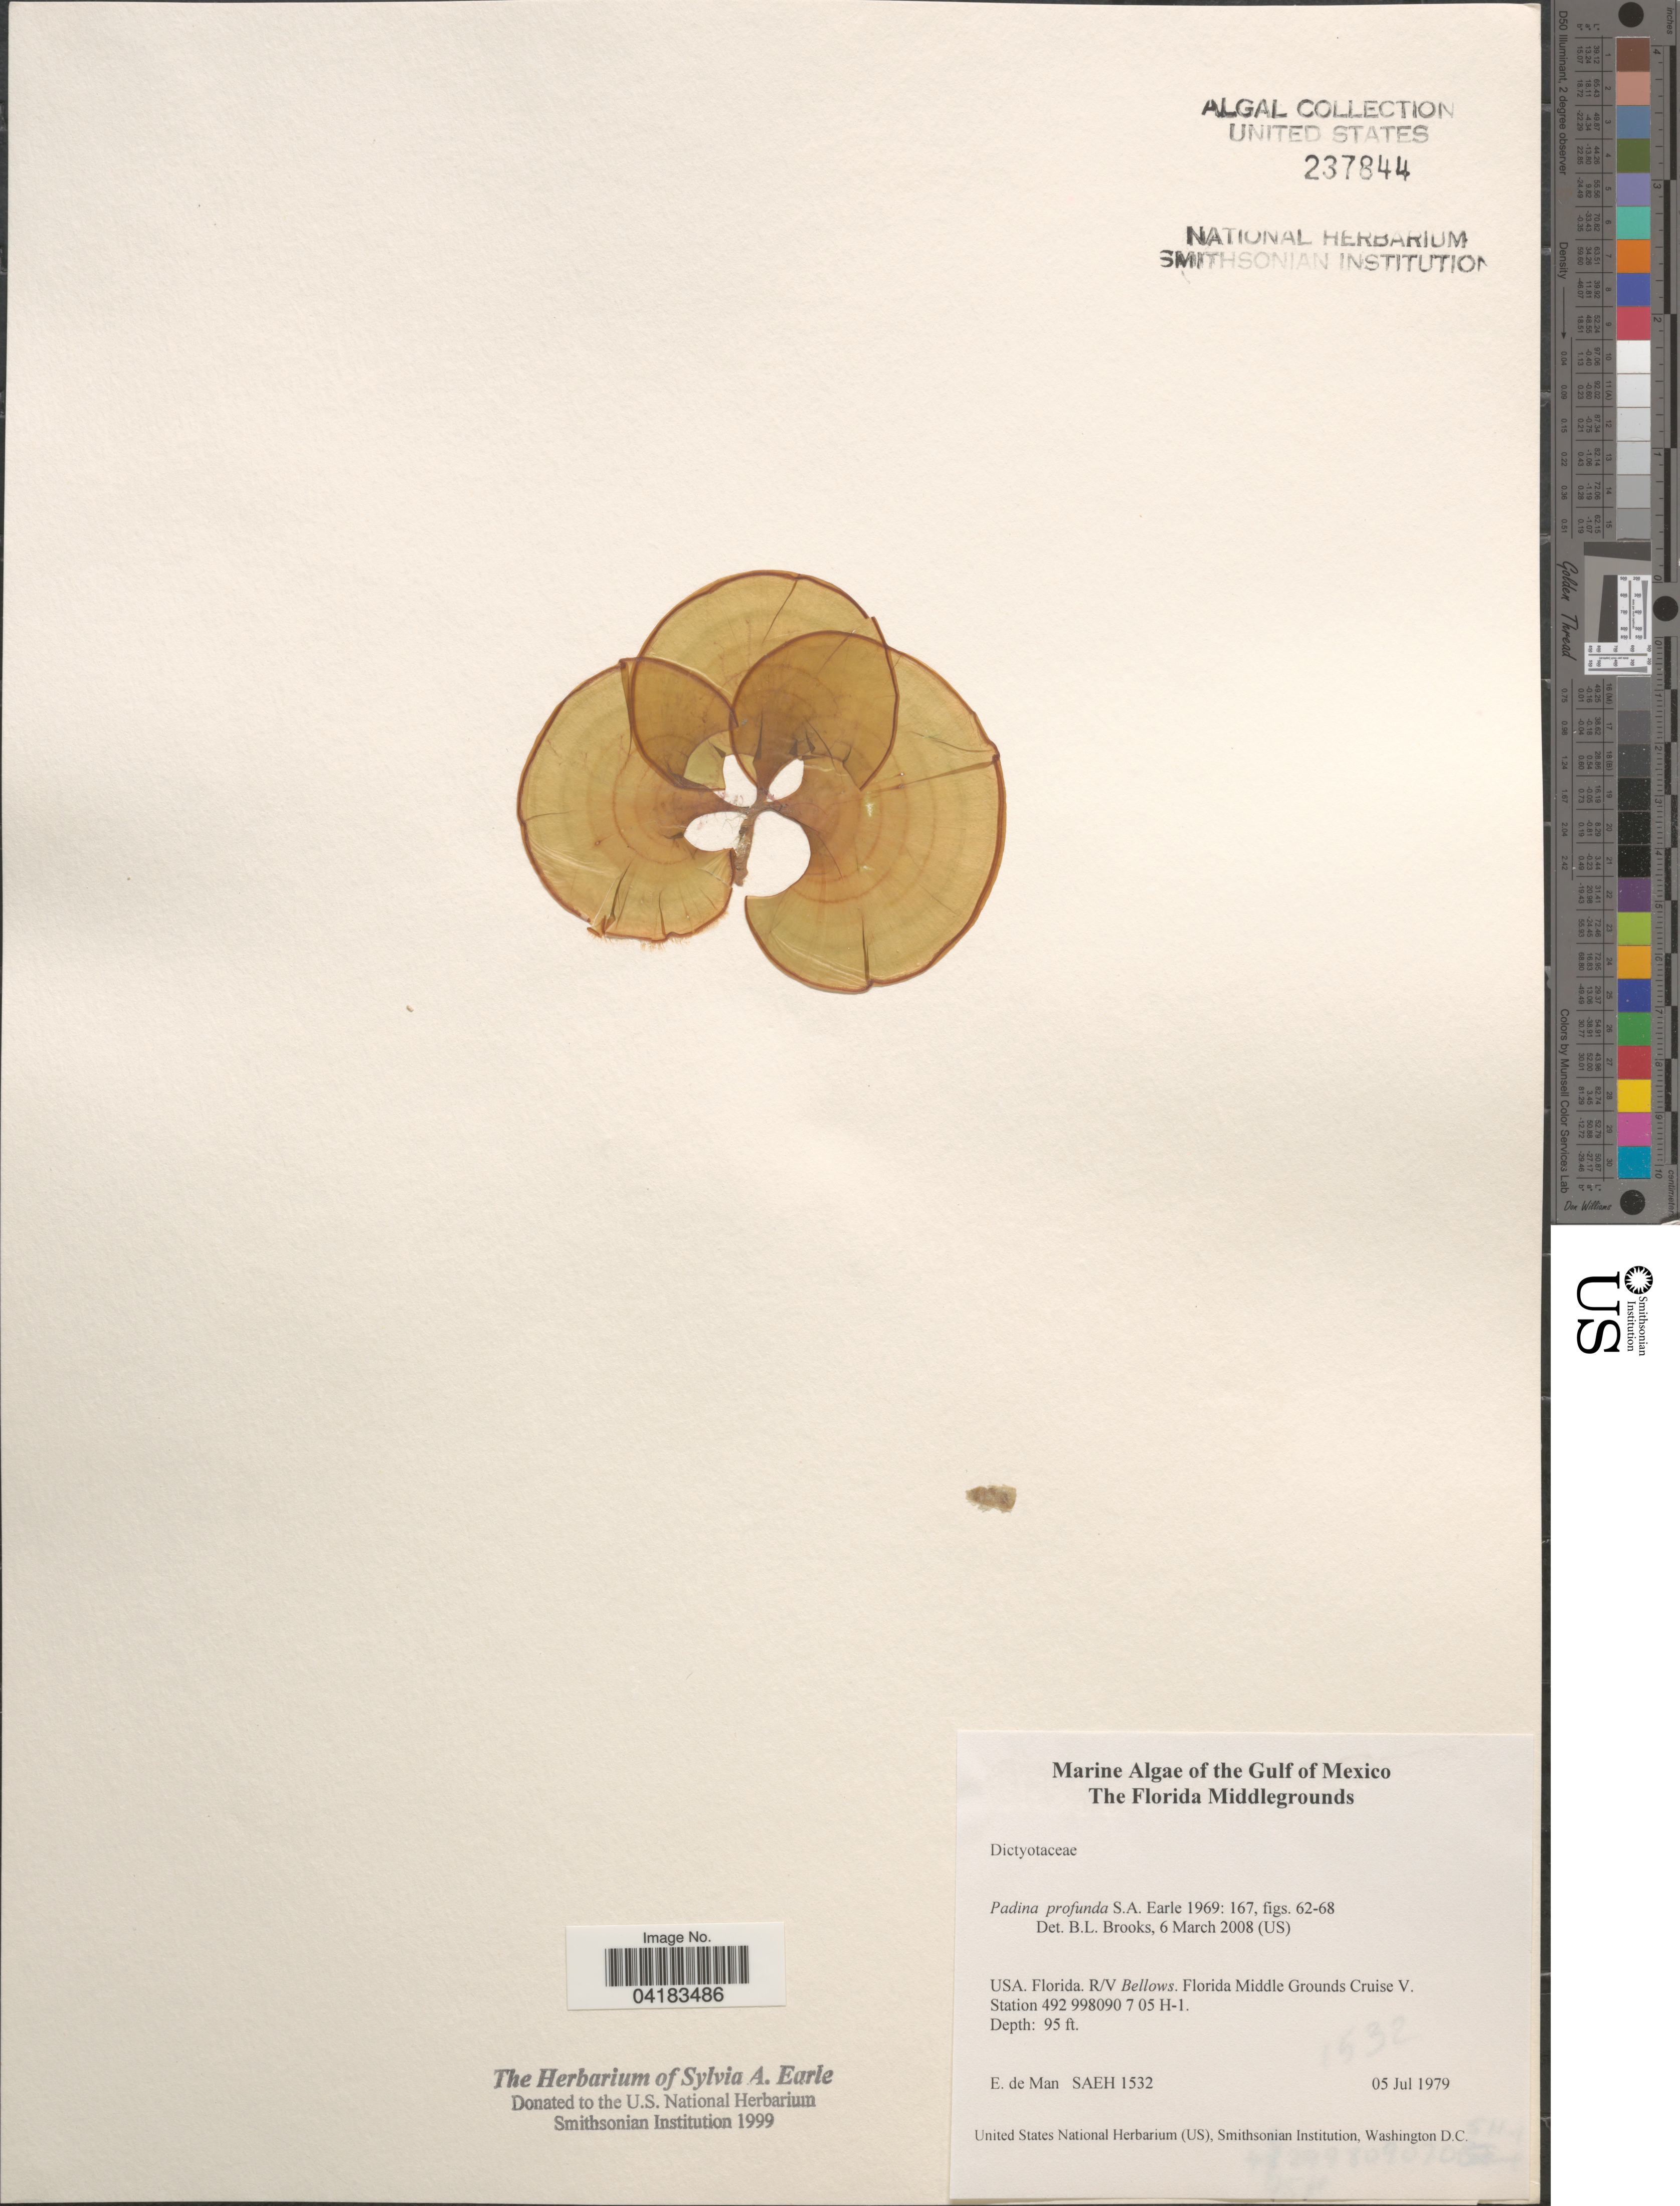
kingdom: Chromista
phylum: Ochrophyta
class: Phaeophyceae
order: Dictyotales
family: Dictyotaceae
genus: Padina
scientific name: Padina profunda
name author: S.A. Earle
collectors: E. de Man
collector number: SAEH1532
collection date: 1979-07-05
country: United States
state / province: Florida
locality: The Gulf of Mexico. The Florida Middlegrounds. R/V Bellows. Florida Middle Grounds Cruise V. Station 492 998090 7 05 H-1.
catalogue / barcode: US 237844